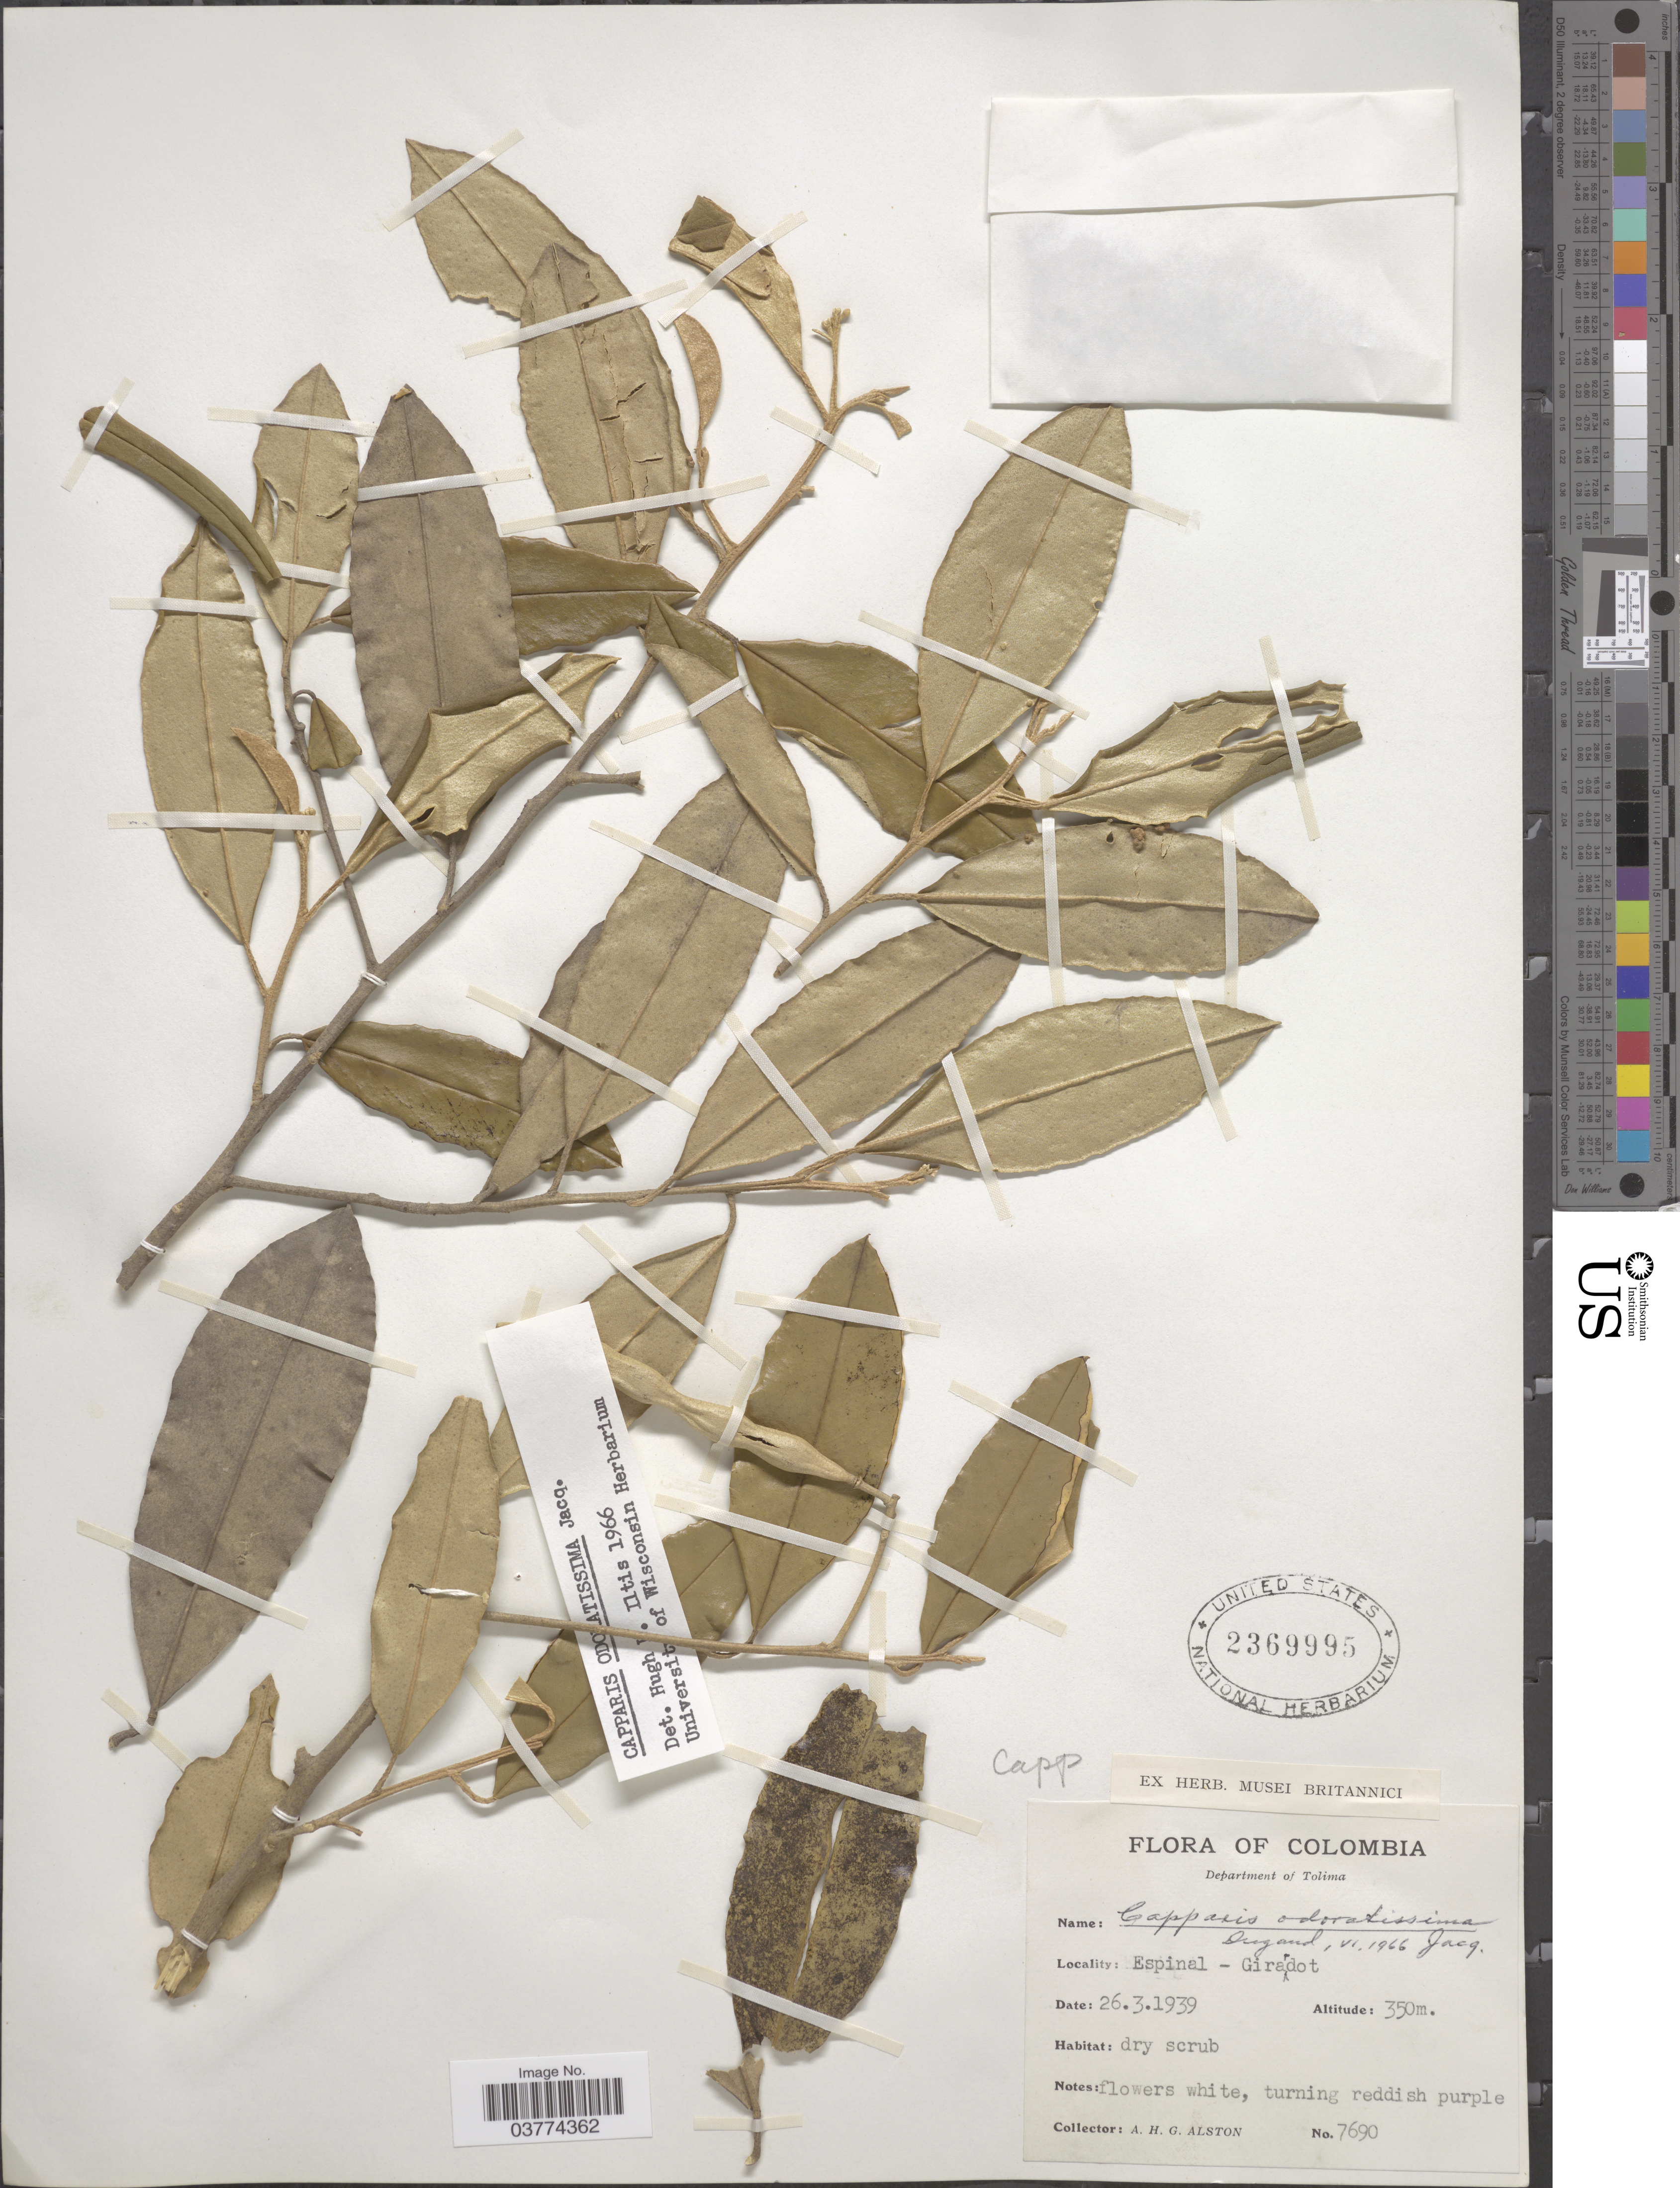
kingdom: Plantae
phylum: Tracheophyta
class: Magnoliopsida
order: Brassicales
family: Capparaceae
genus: Quadrella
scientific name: Quadrella odoratissima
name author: (Jacq.) Hutch.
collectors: A. H. Alston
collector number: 7690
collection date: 1939-03-26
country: Colombia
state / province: Tolima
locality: Department of Tolima. Espinal - Girardot.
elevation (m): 350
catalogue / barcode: US 2369995